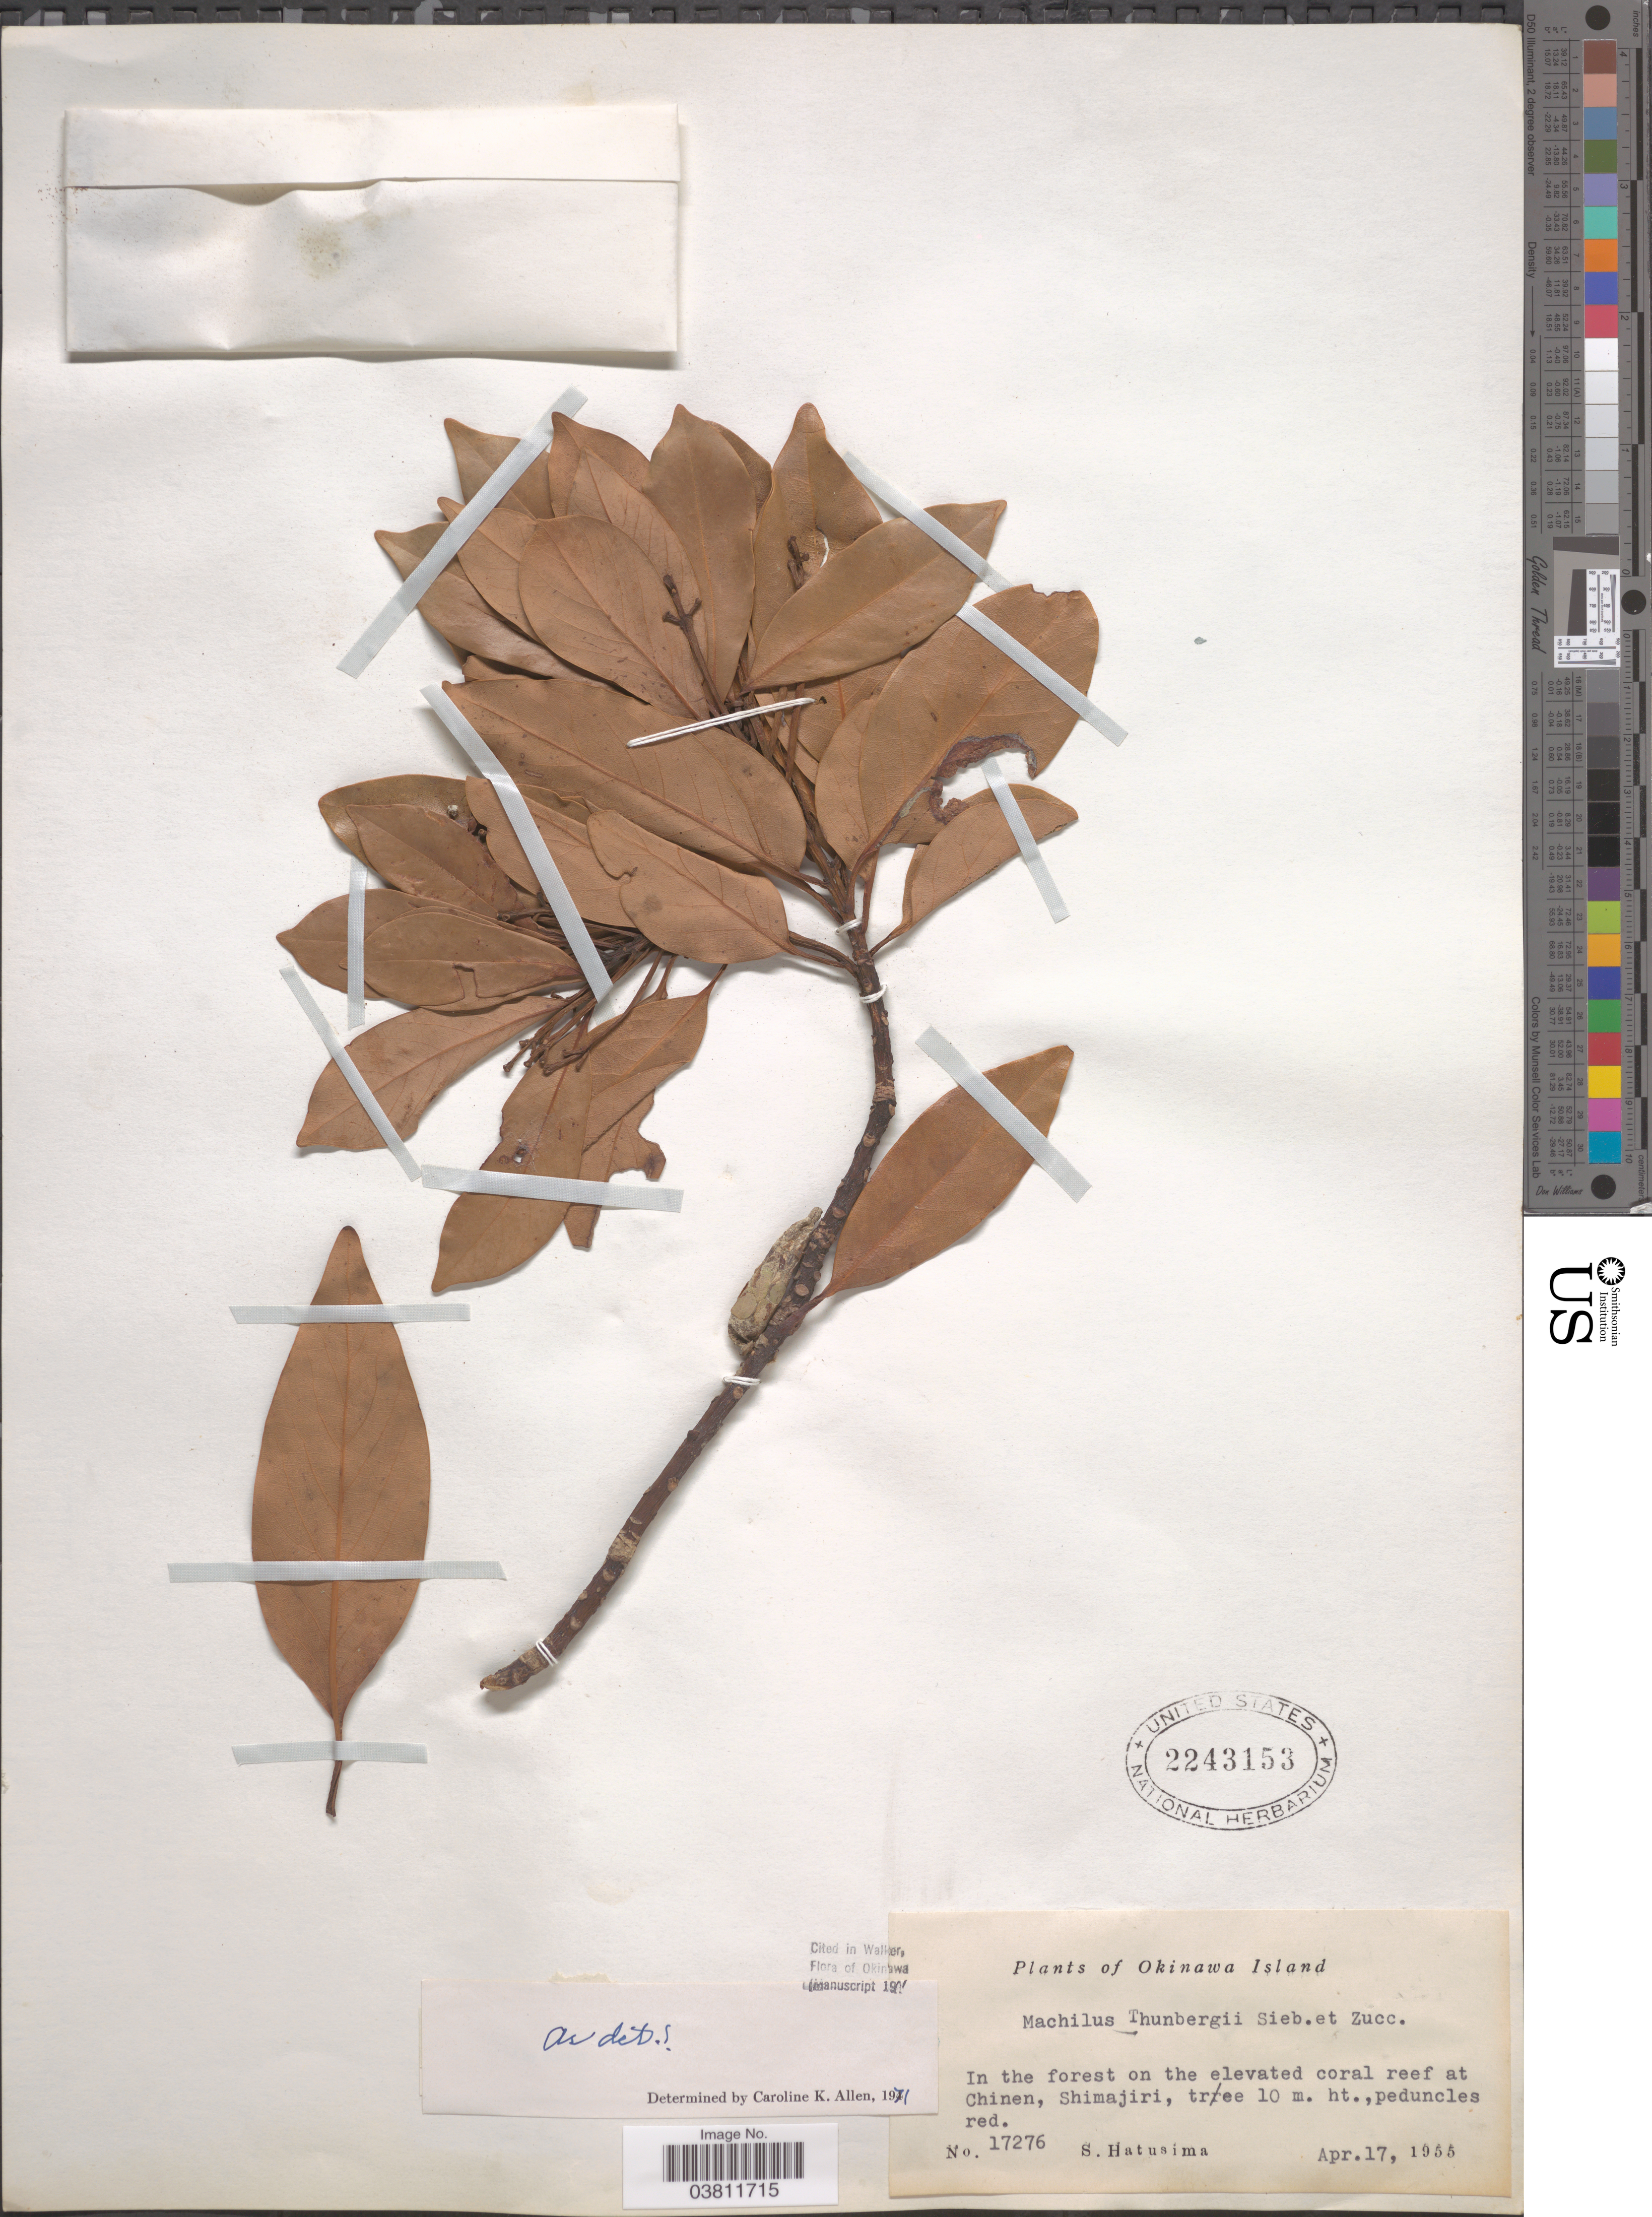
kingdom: Plantae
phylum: Tracheophyta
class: Magnoliopsida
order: Laurales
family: Lauraceae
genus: Machilus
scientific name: Machilus thunbergii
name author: Siebold & Zucc.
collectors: S. Hatusima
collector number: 17276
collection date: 1955-04-17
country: Japan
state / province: Okinawa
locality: Okinawa Island. Chinen, Shimajiri.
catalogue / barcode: US 2243153